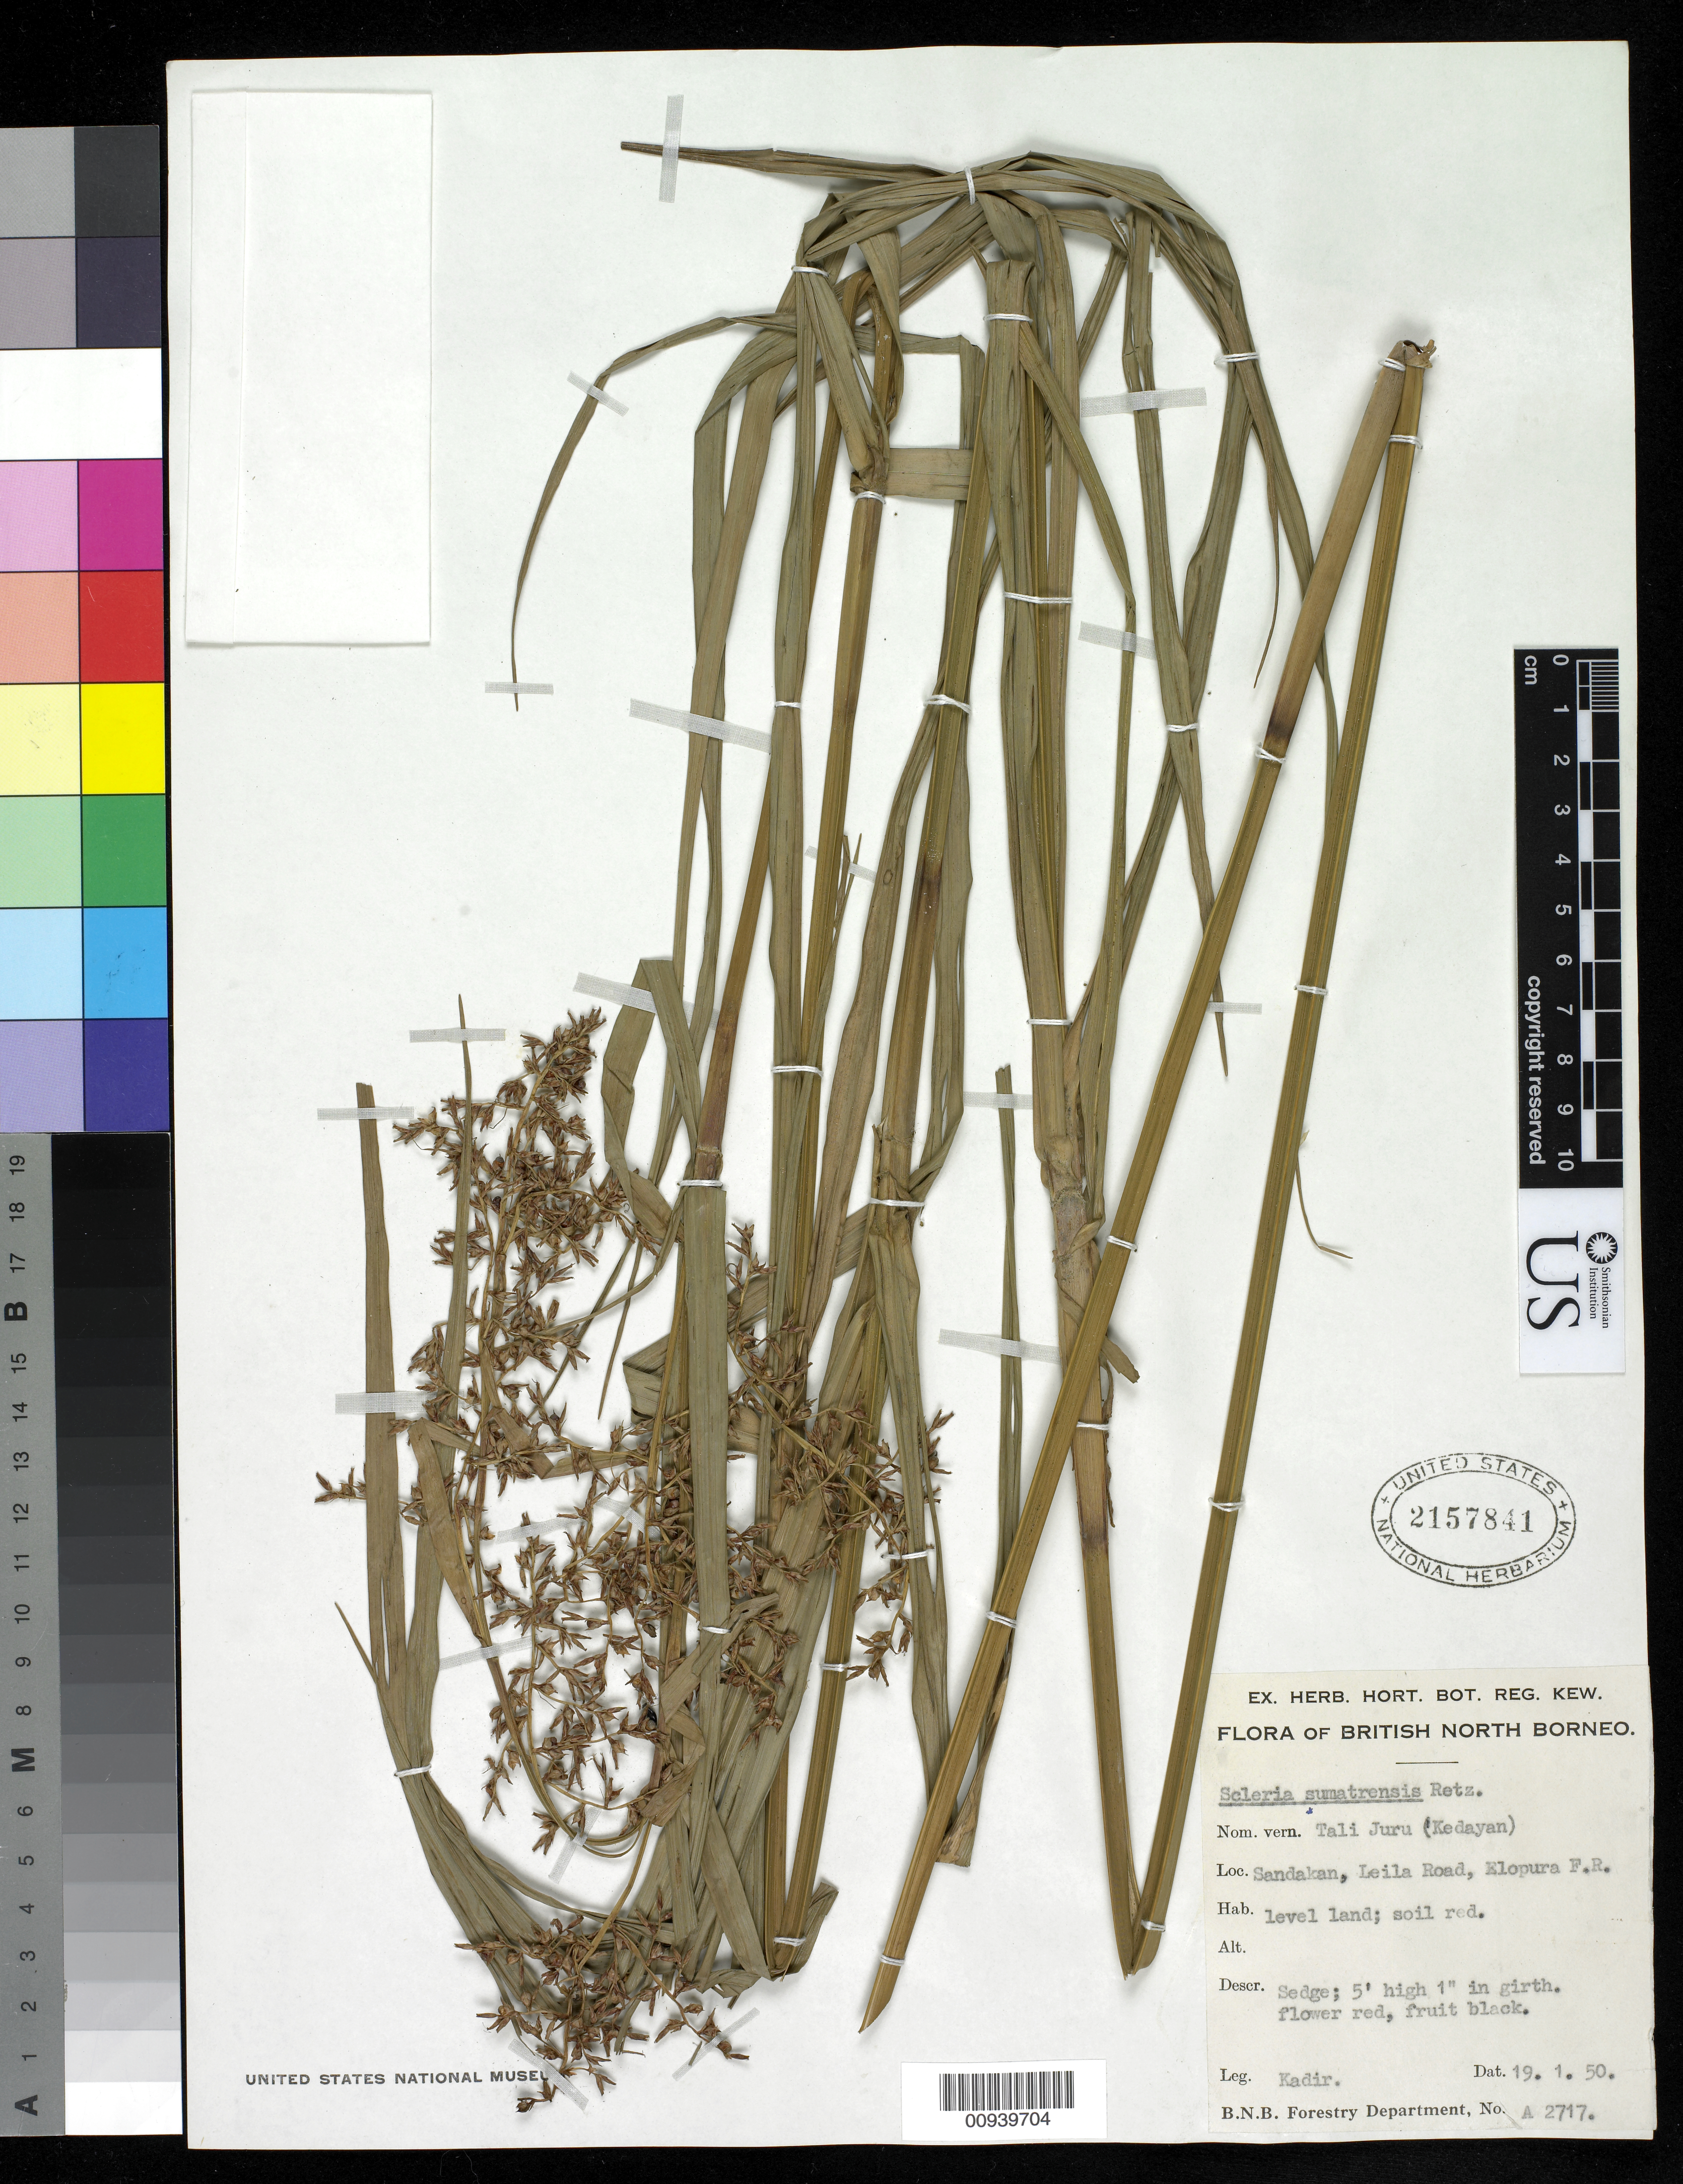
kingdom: Plantae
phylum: Tracheophyta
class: Liliopsida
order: Poales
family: Cyperaceae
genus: Scleria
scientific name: Scleria sumatrensis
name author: Retz.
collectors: Kadir Bin Abdul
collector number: A 2717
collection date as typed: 19 Jan 1950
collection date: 1950-01-19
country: Indonesia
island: Borneo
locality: Sandakan, Leila Road, Elopura F.R.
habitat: level land; soil red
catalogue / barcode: US 2157841